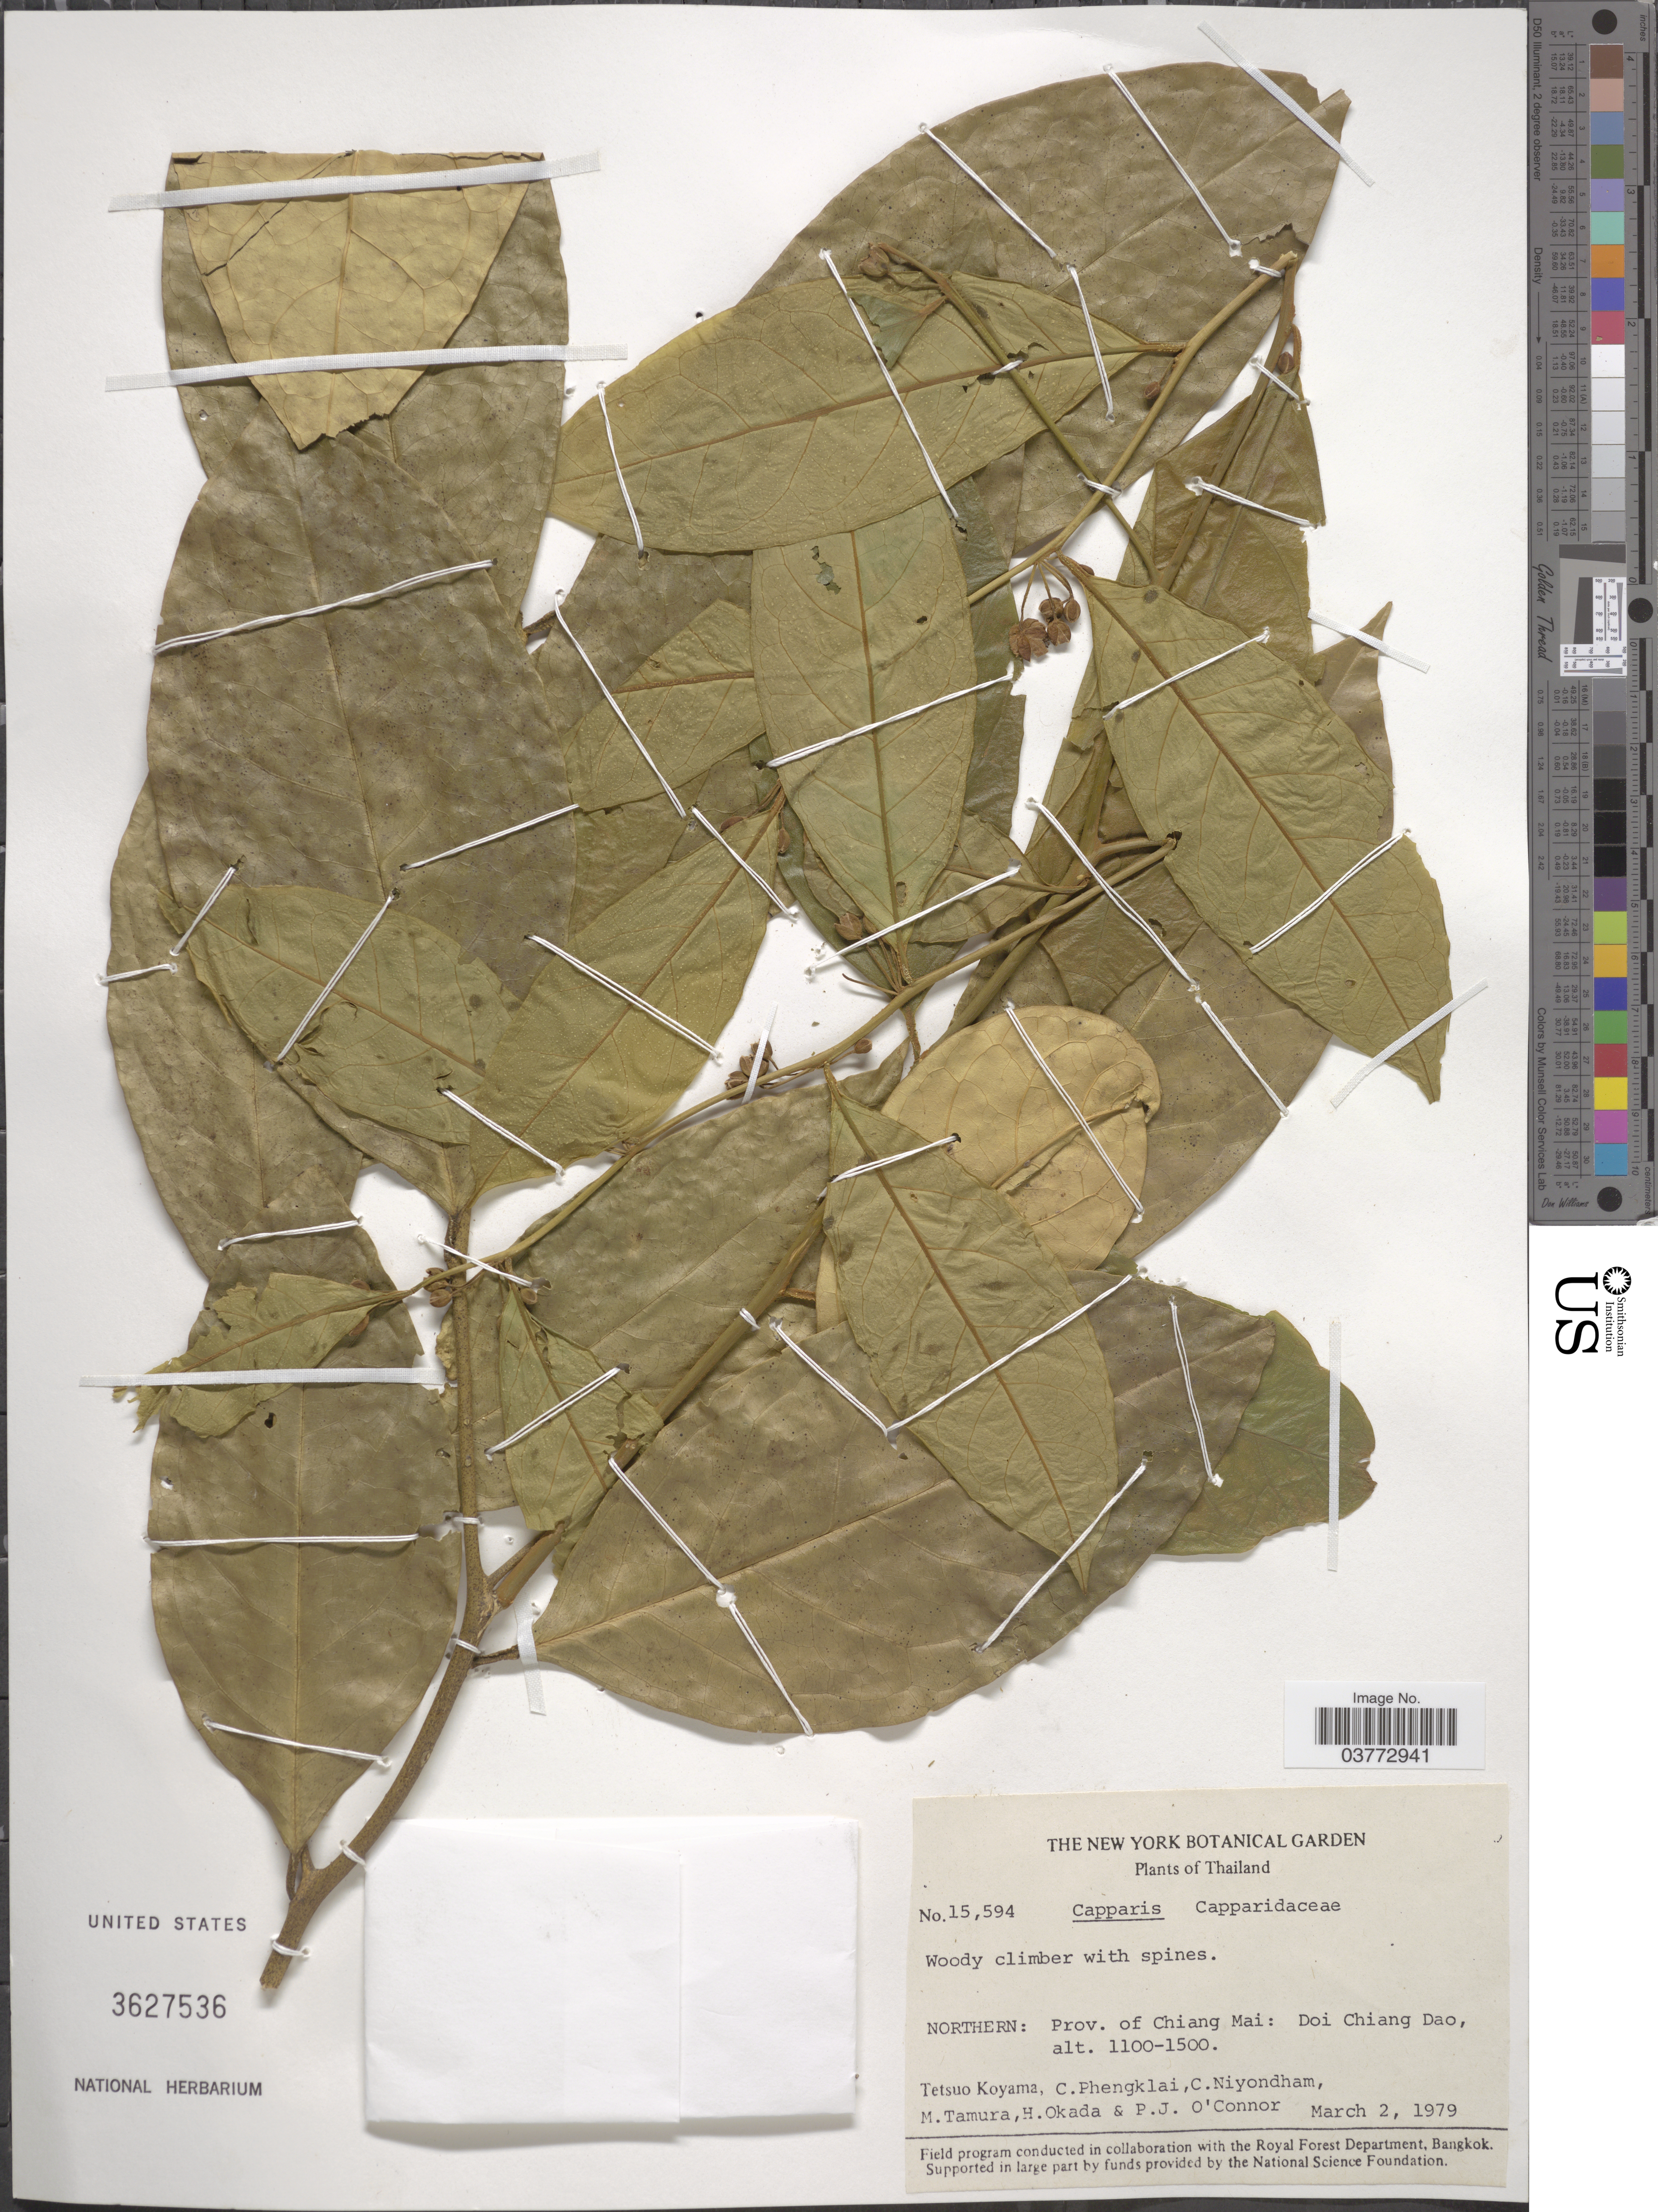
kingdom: Plantae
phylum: Tracheophyta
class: Magnoliopsida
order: Brassicales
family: Capparaceae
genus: Capparis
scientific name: Capparis sp.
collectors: T. Koyama, C. Phengklai, C. Niyondham, M. Tamura & et al.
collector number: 15594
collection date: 1979-03-02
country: Thailand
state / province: Chiang Mai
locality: Northern: Doi Chiang Dao.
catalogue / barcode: US 3627536